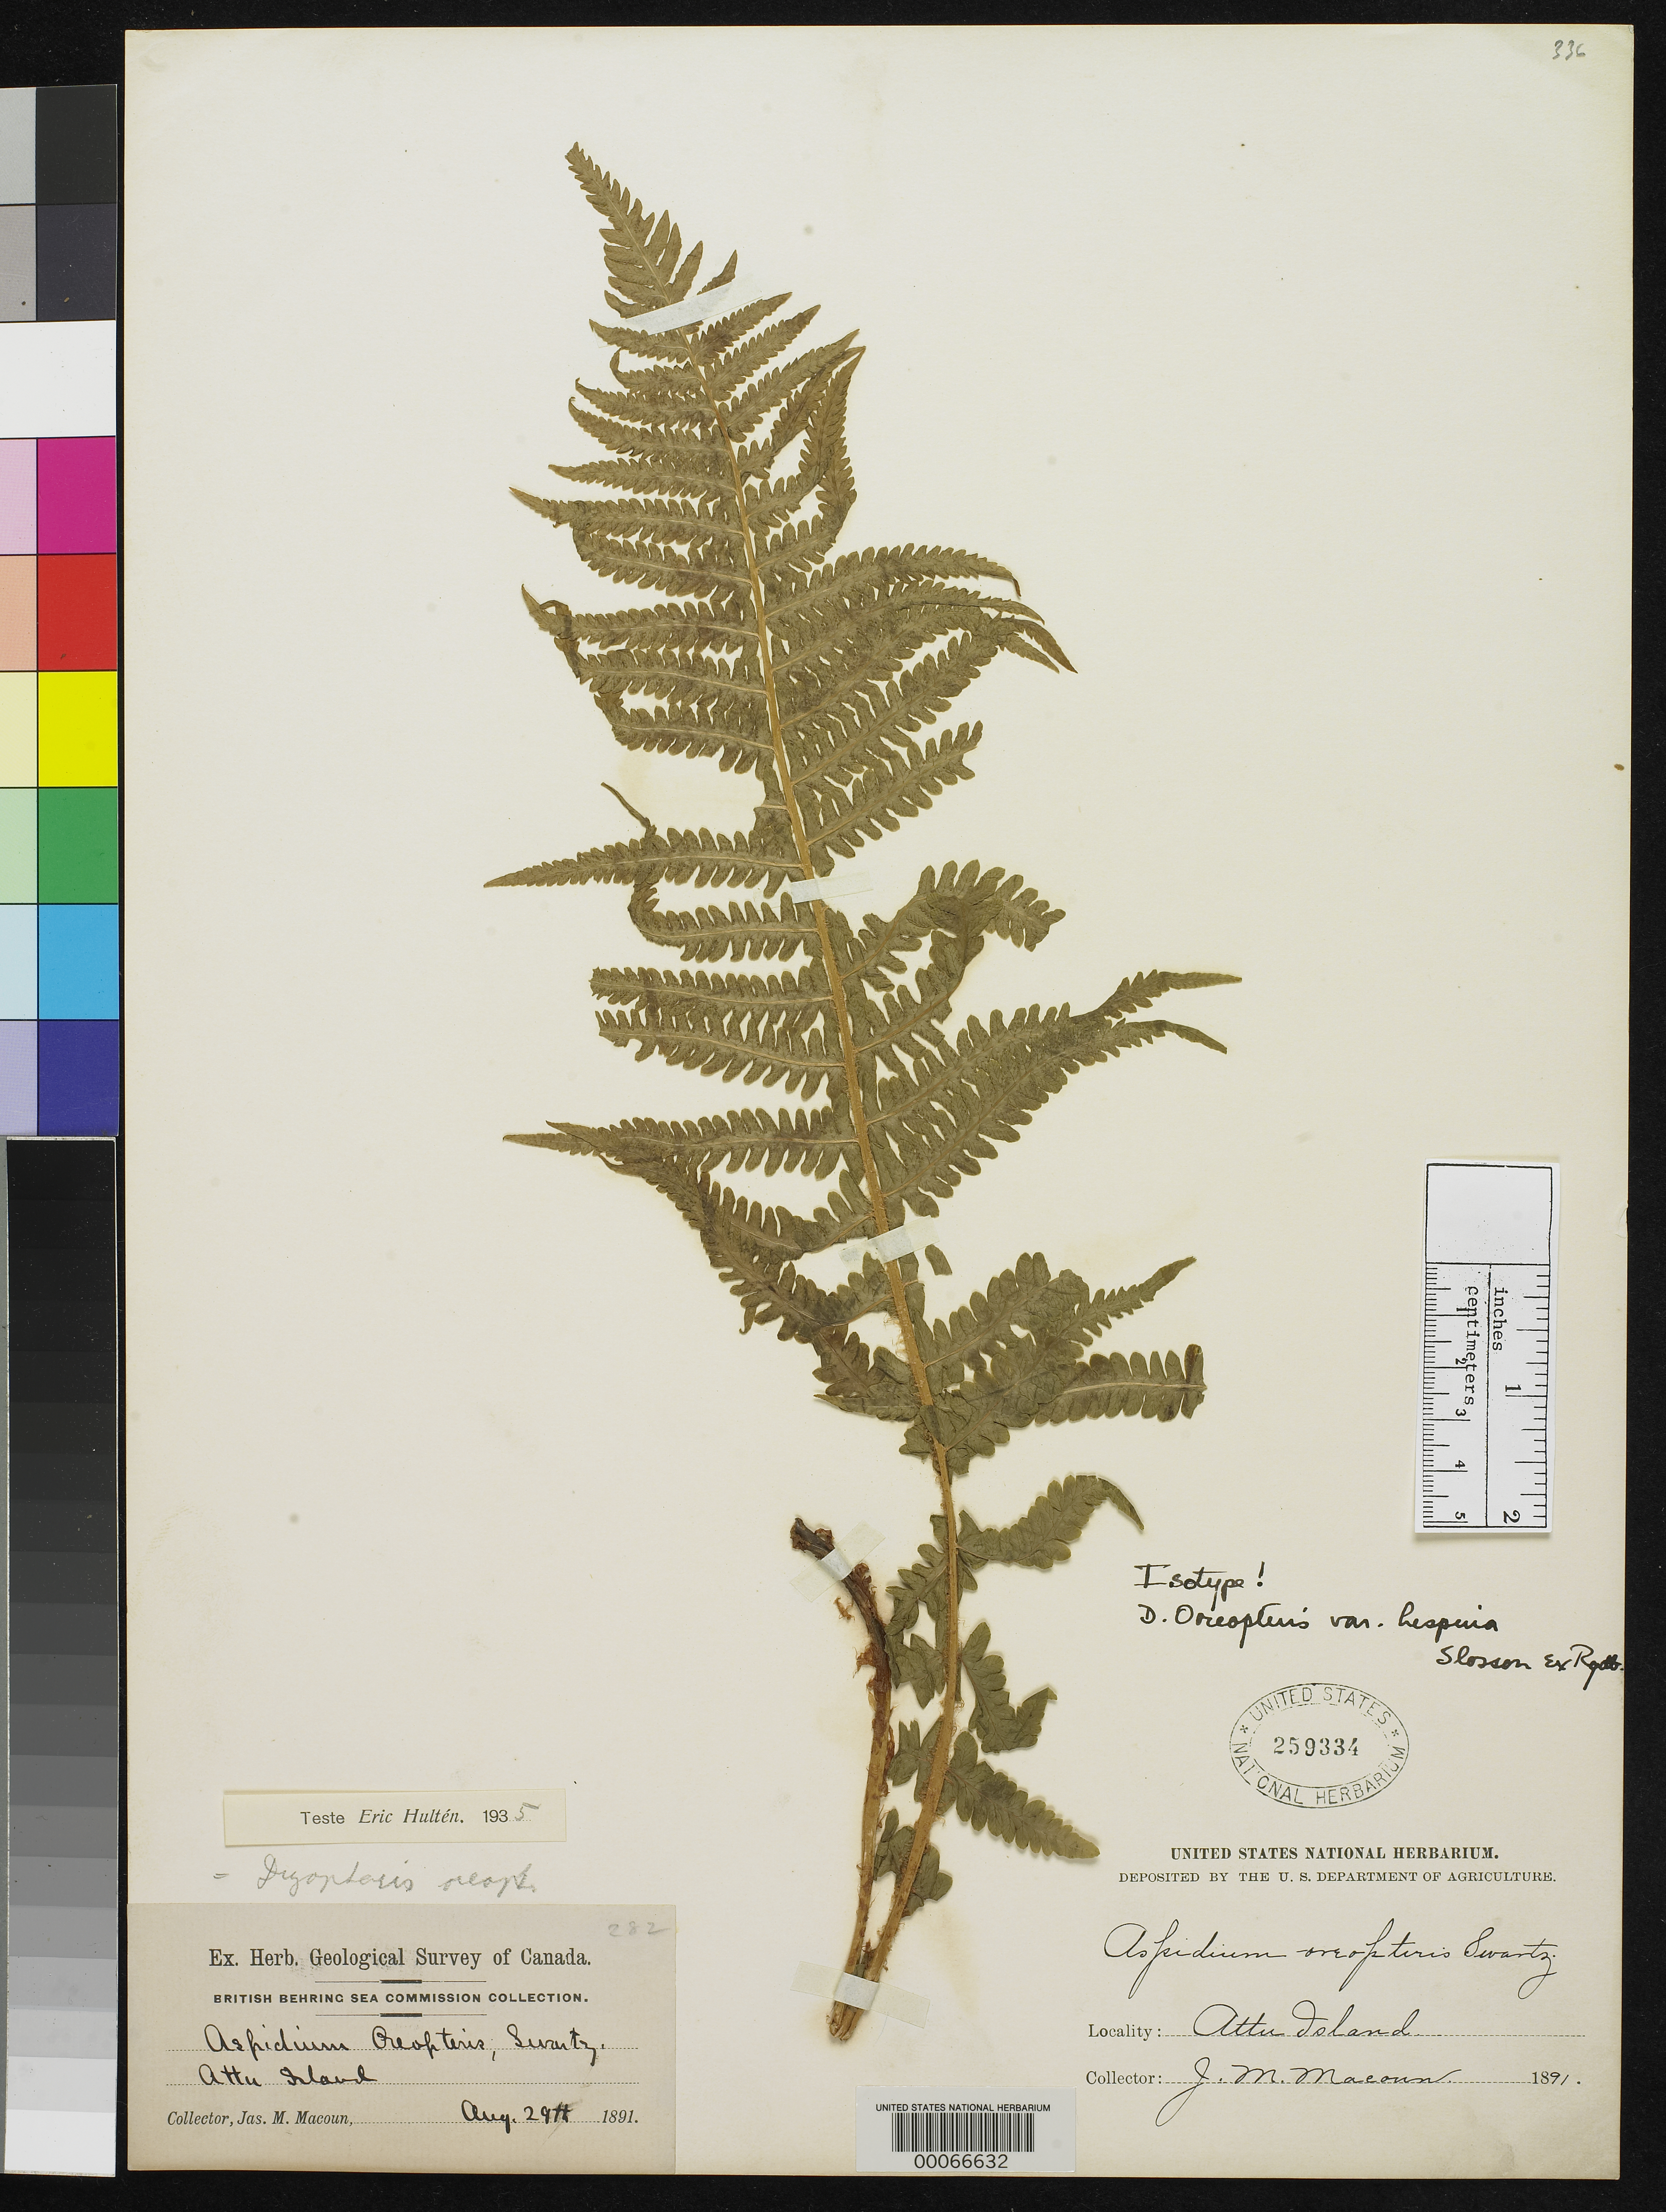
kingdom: Plantae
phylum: Tracheophyta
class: Polypodiopsida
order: Polypodiales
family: Thelypteridaceae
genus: Thelypteris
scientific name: Thelypteris oreopteris var. hesperia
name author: Sloss. ex Rydb.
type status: Type Collection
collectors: J. M. Macoun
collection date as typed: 29 Aug 1891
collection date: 1891-08-29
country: United States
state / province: Alaska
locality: Attu.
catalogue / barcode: US 259334